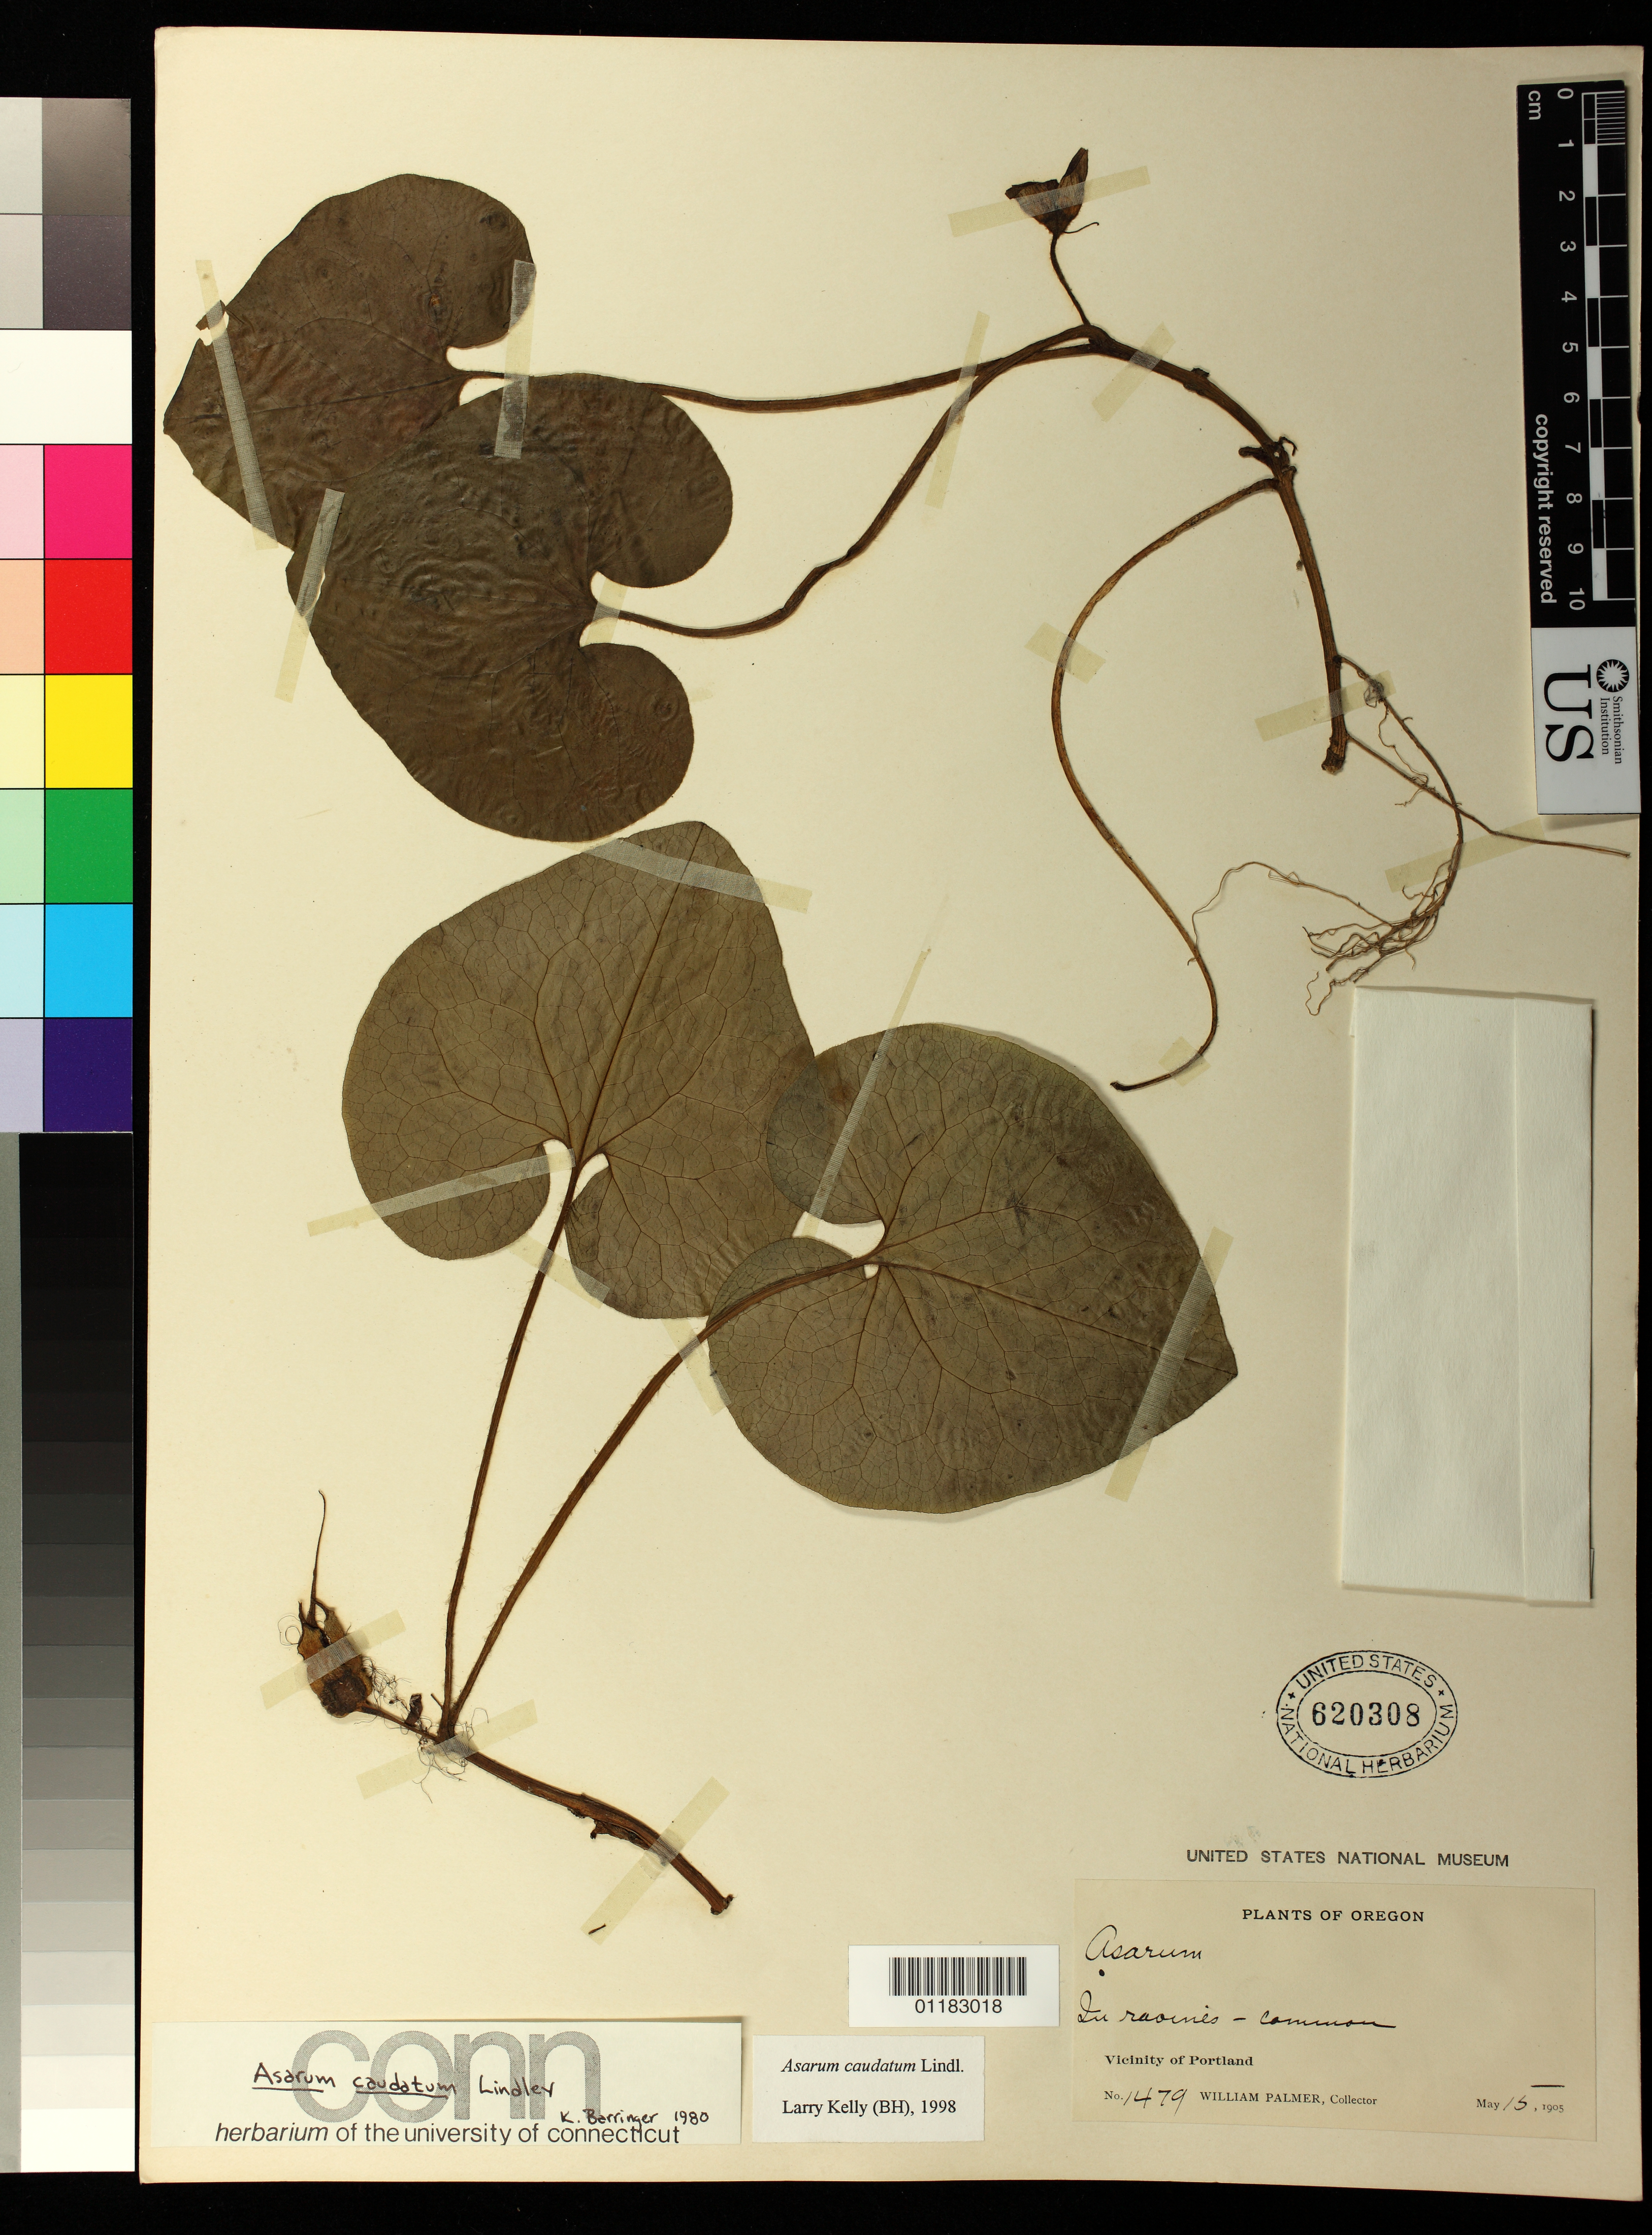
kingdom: Plantae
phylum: Tracheophyta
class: Magnoliopsida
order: Piperales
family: Aristolochiaceae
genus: Asarum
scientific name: Asarum caudatum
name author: Lindl.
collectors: W. Palmer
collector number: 1479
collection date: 1905-05-15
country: United States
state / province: Oregon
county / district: Multnomah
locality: Vicinity of Portland, Multnomah County.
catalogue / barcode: US 620308